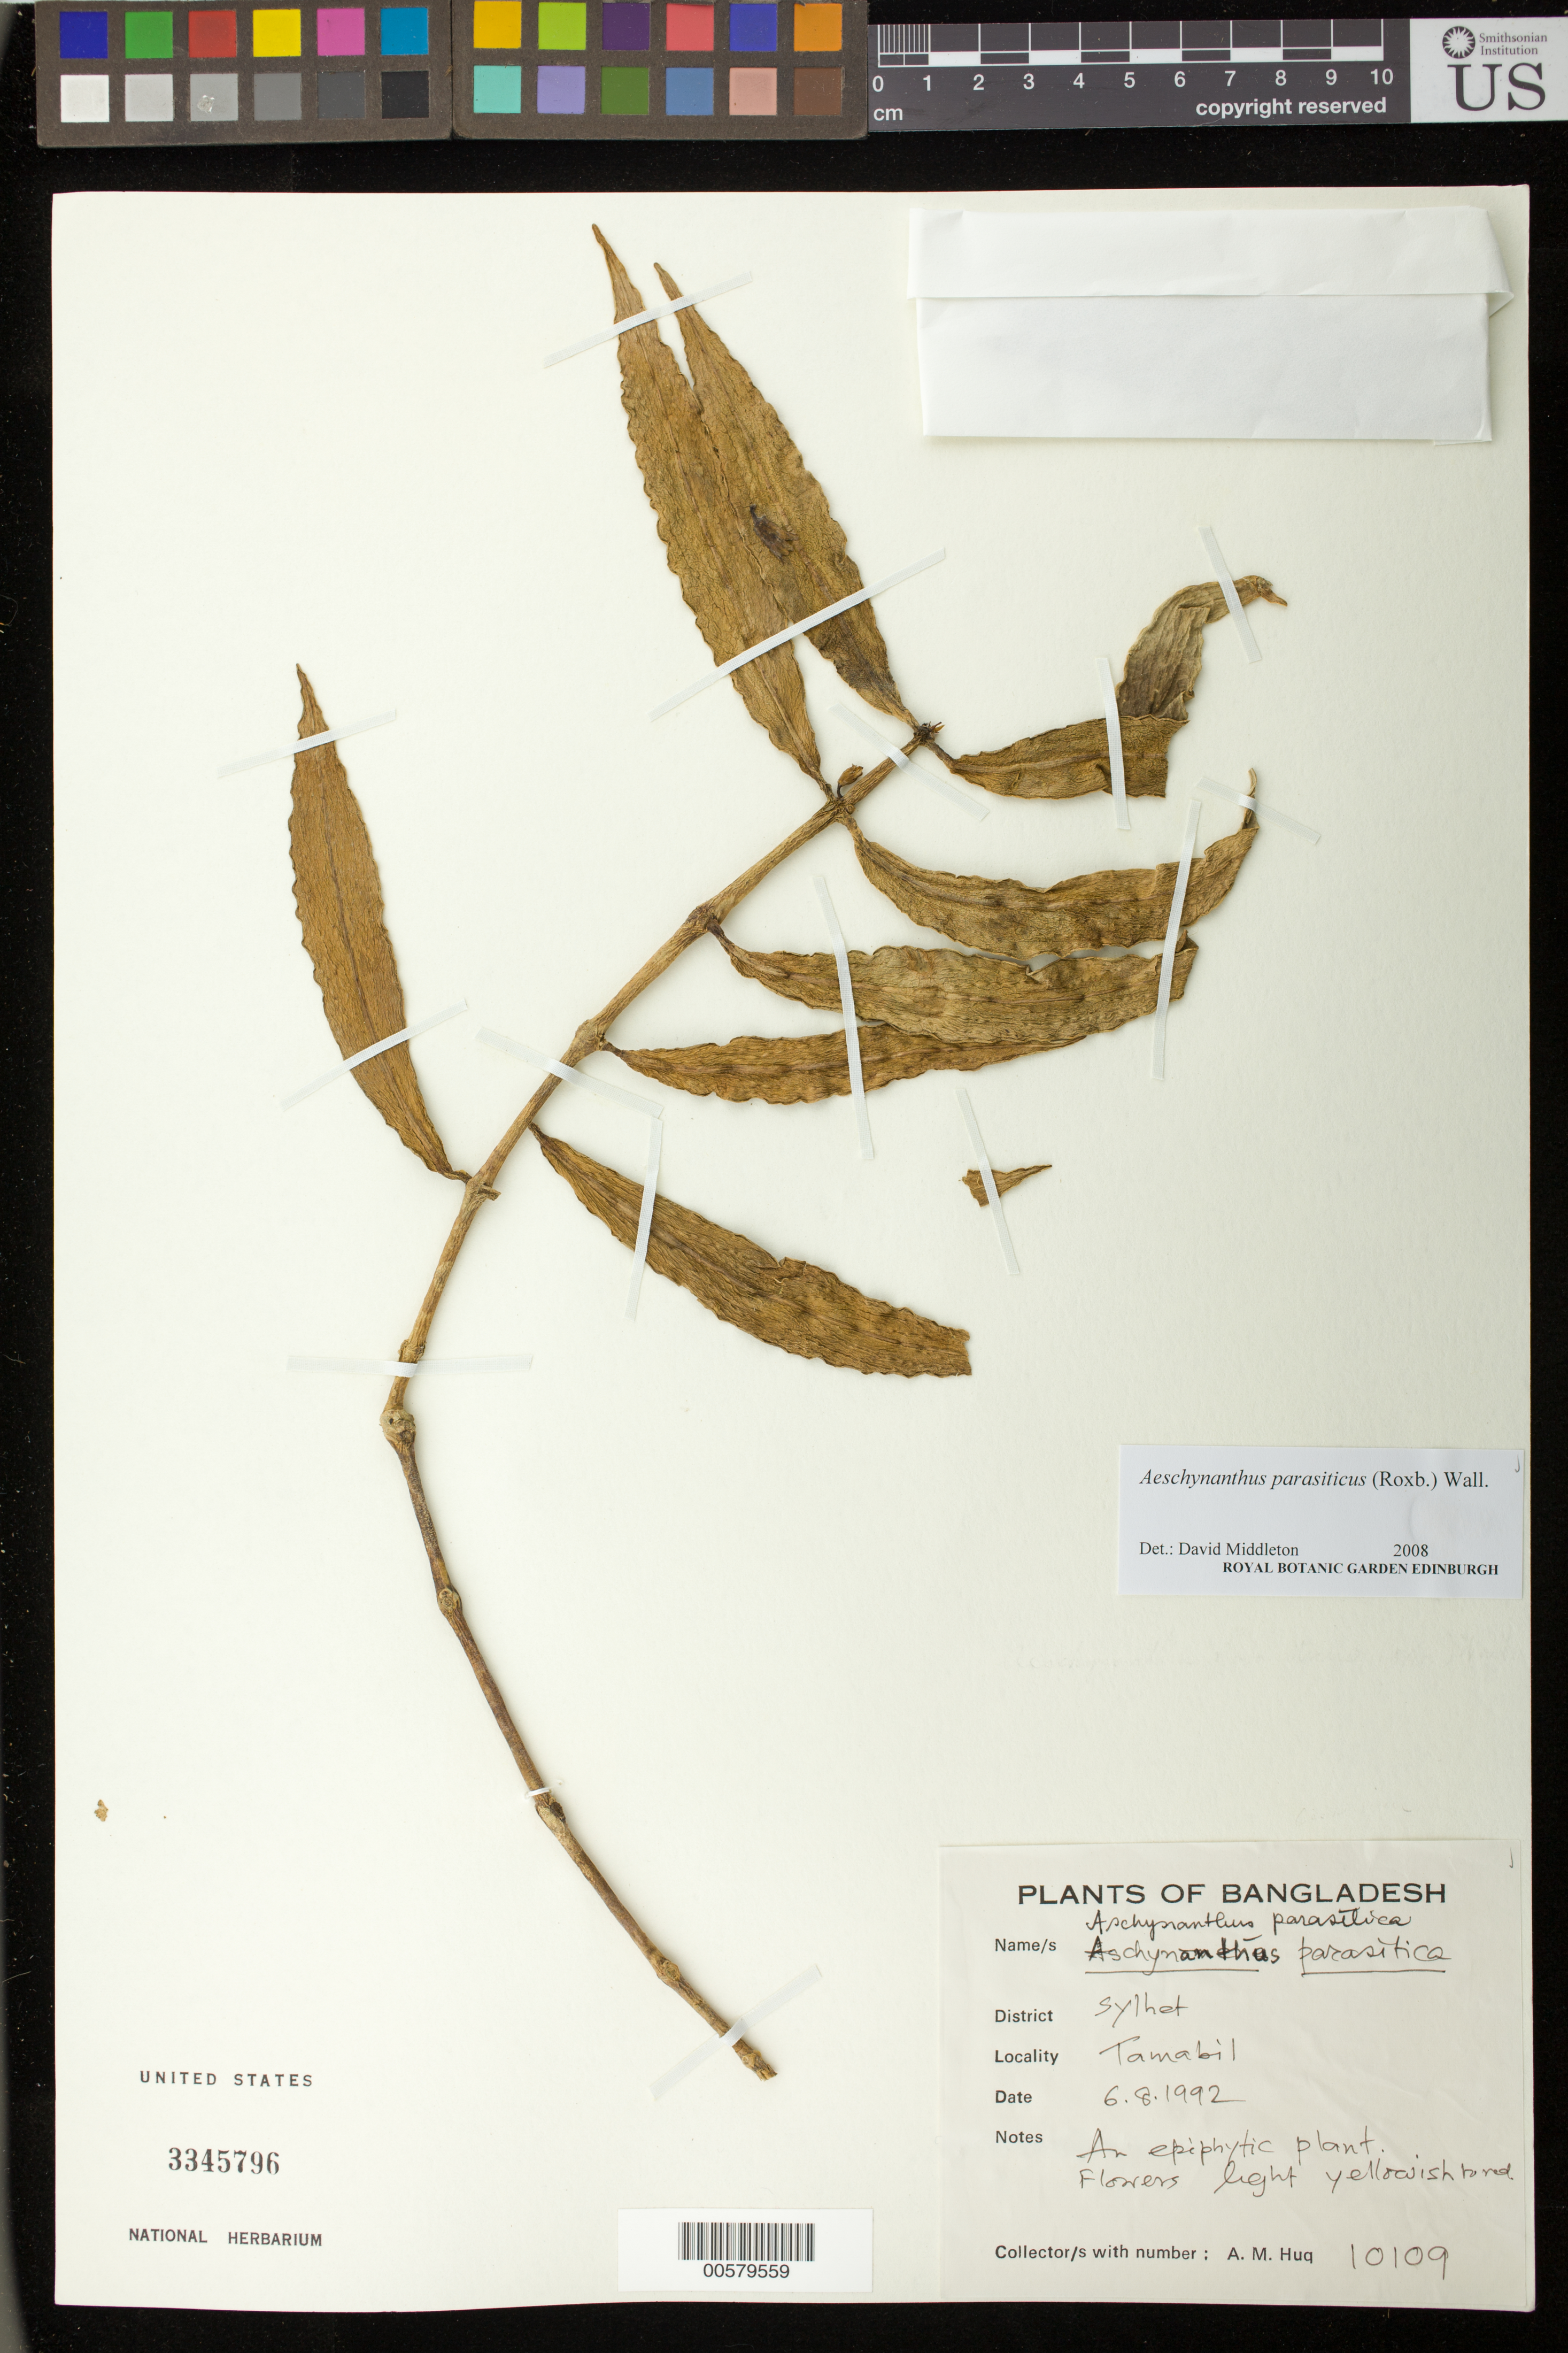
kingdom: Plantae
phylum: Tracheophyta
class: Magnoliopsida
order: Lamiales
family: Gesneriaceae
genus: Aeschynanthus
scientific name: Aeschynanthus parasiticus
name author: C.B. Clarke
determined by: Middleton, D. J.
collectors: A. M. Huq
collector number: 10109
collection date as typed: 06 Aug 1992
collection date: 1992-08-06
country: Bangladesh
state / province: Sylhet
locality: Tamabil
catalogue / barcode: US 3345796